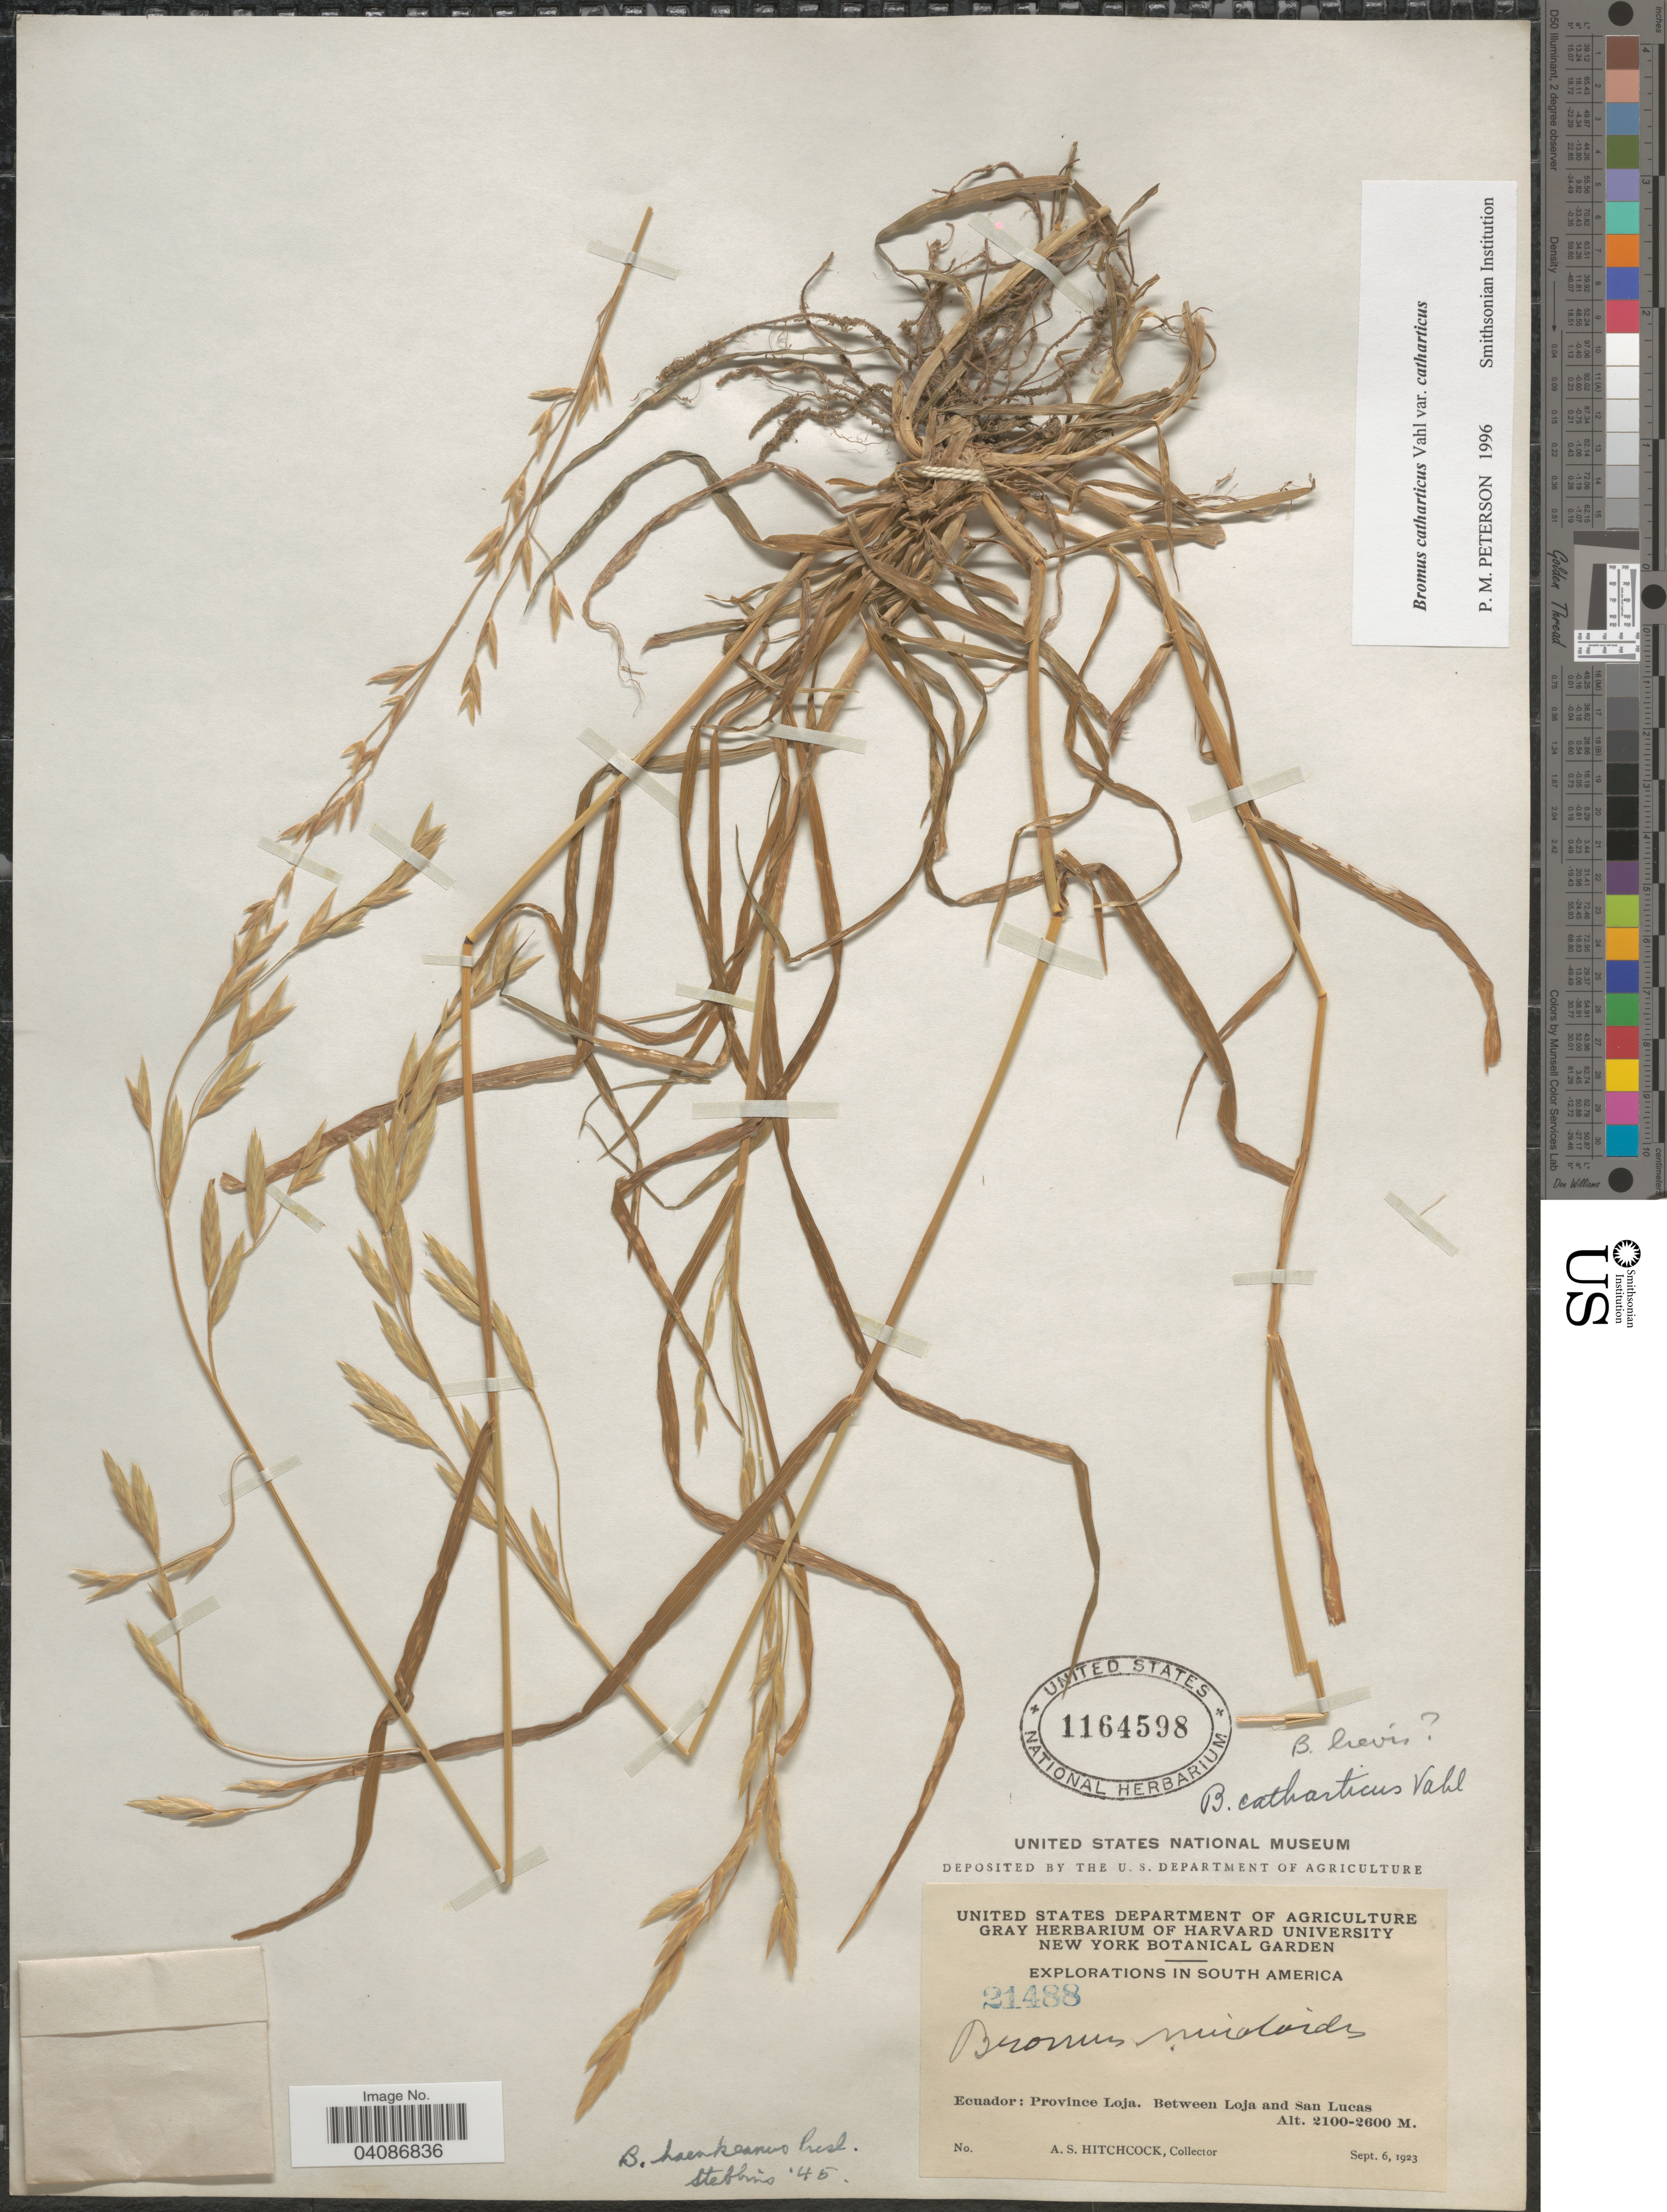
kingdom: Plantae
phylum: Tracheophyta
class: Liliopsida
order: Poales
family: Poaceae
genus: Bromus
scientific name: Bromus catharticus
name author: Vahl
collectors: A. S. Hitchcock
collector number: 21488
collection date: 1923-09-06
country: Ecuador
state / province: Loja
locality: Explorations in South America. Between Loja and San Lucas.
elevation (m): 2100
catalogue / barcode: US 1164598